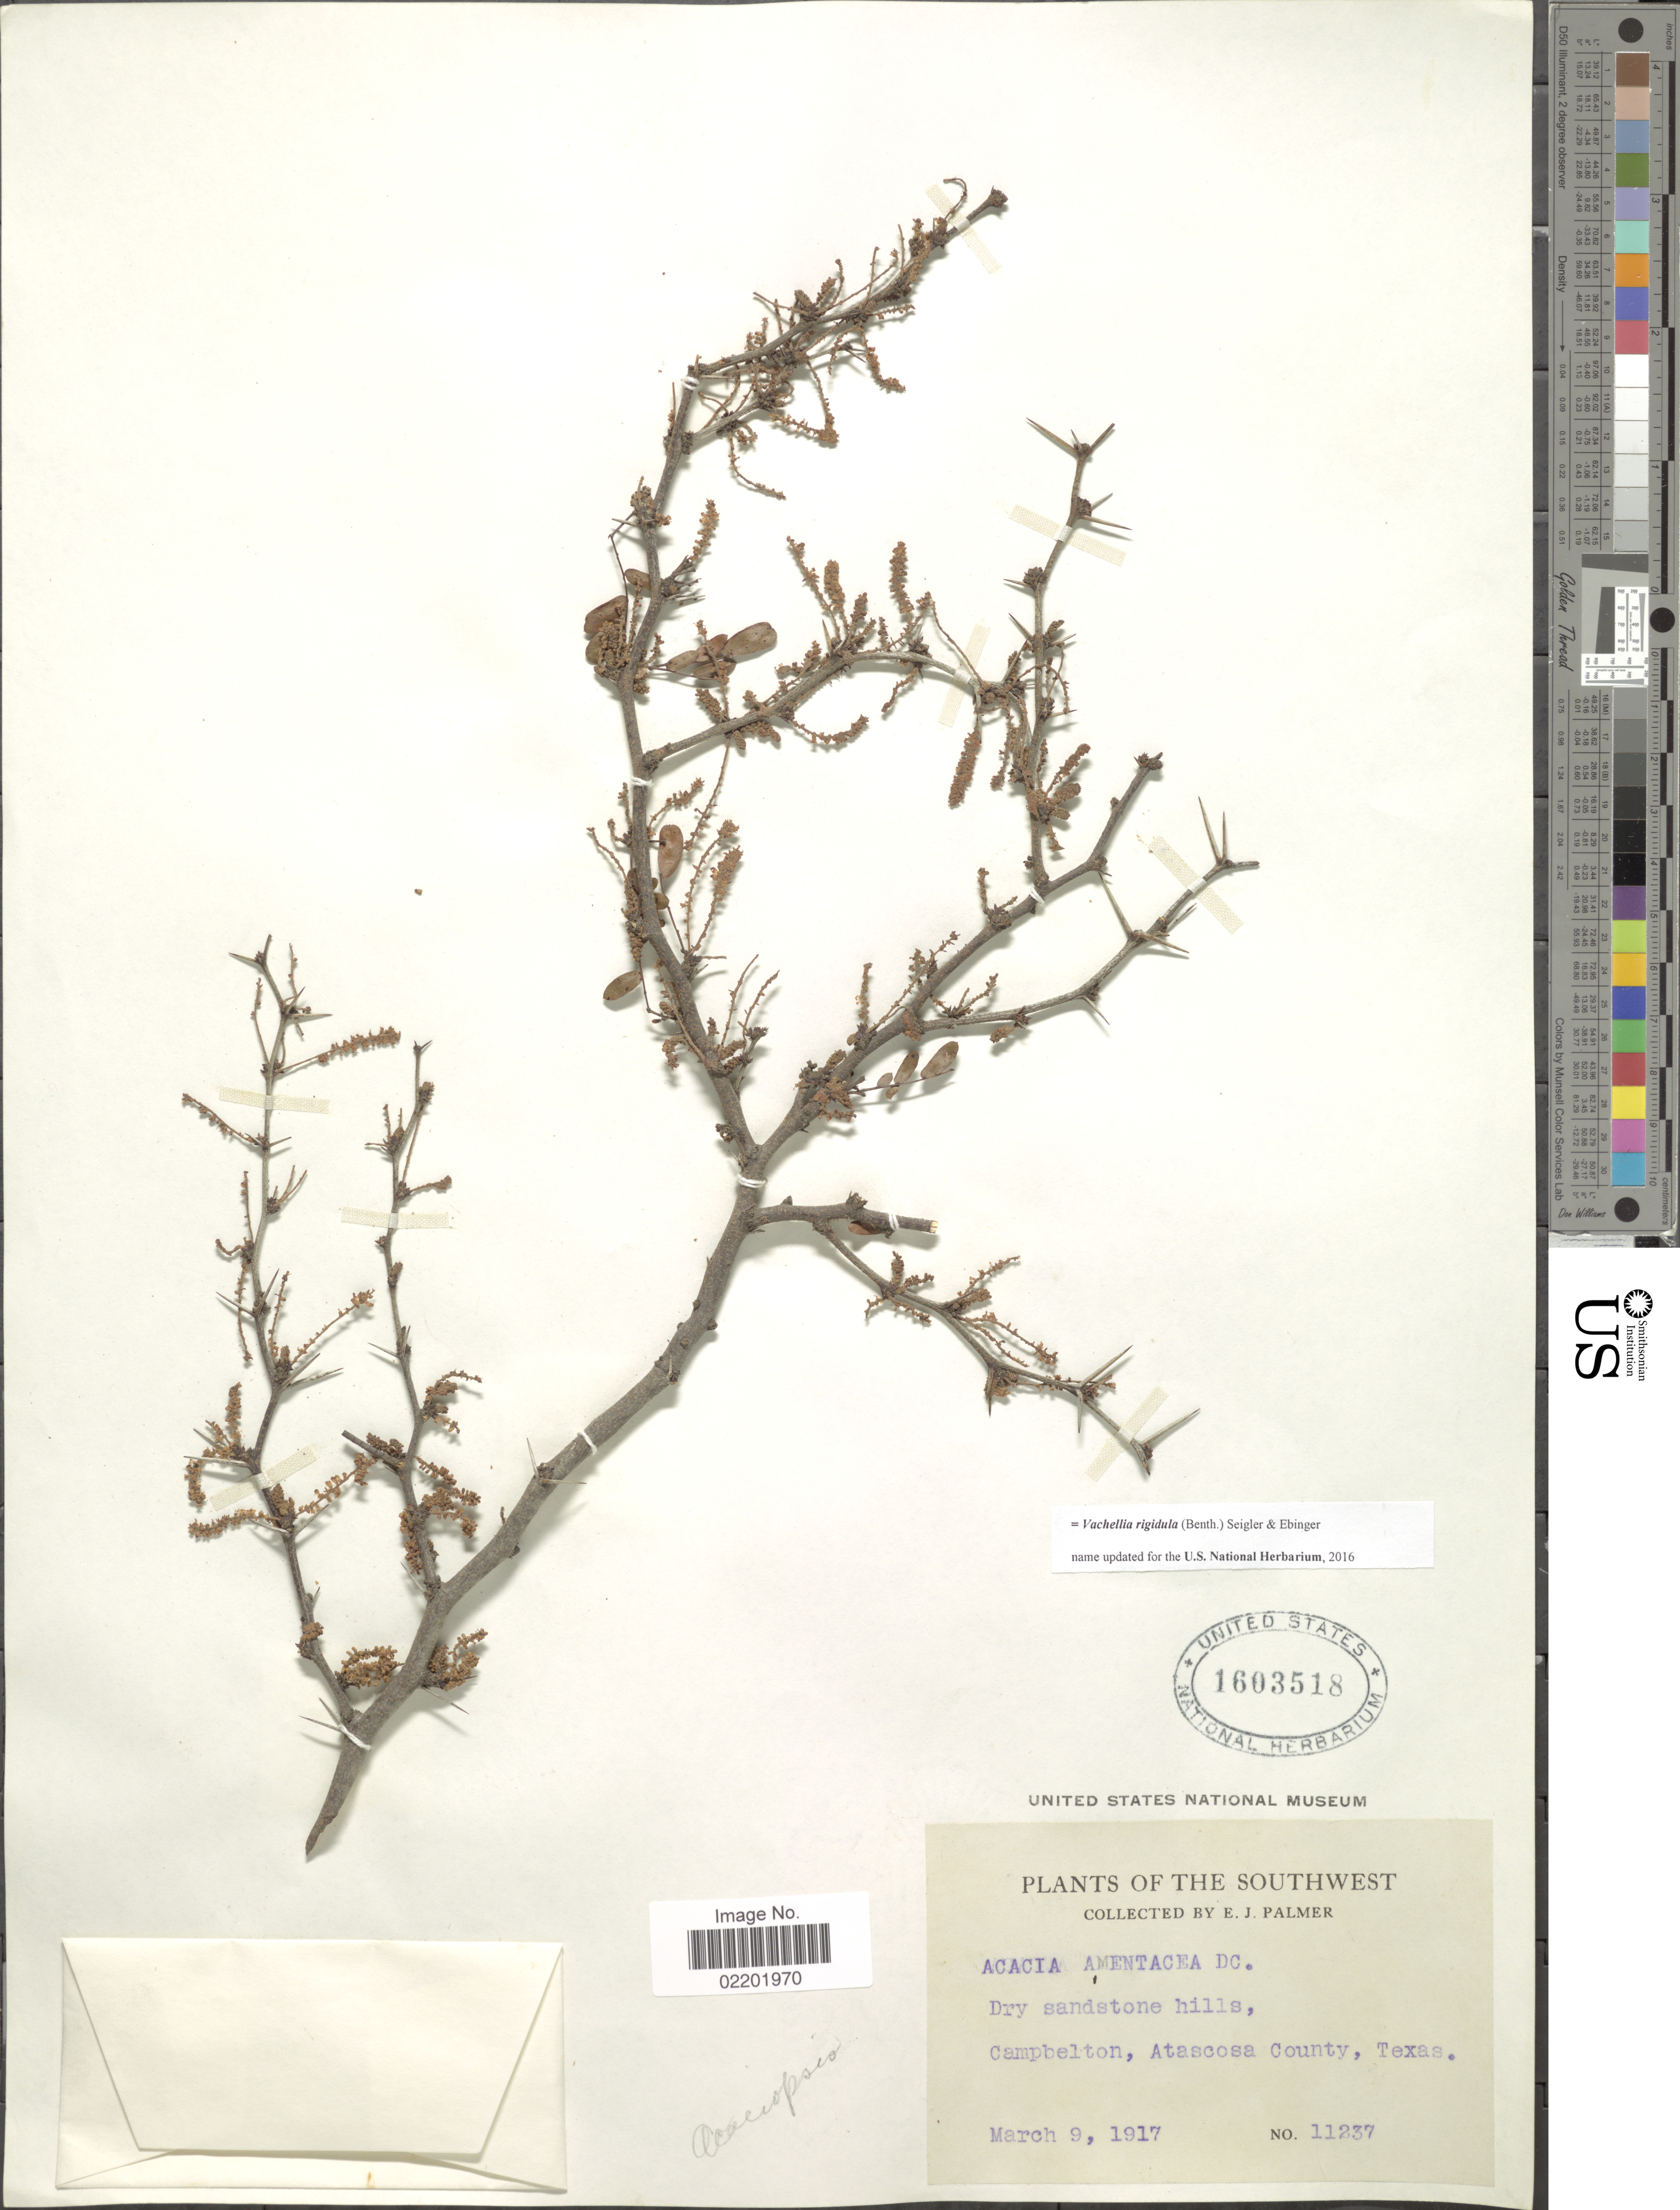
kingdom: Plantae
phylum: Tracheophyta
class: Magnoliopsida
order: Fabales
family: Fabaceae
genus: Vachellia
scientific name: Vachellia rigidula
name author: (Benth.) Seigler & Ebinger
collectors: E. J. Palmer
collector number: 11237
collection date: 1917-03-09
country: United States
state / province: Texas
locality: The Southwest, Campbelton, Atascosa County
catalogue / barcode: US 1603518